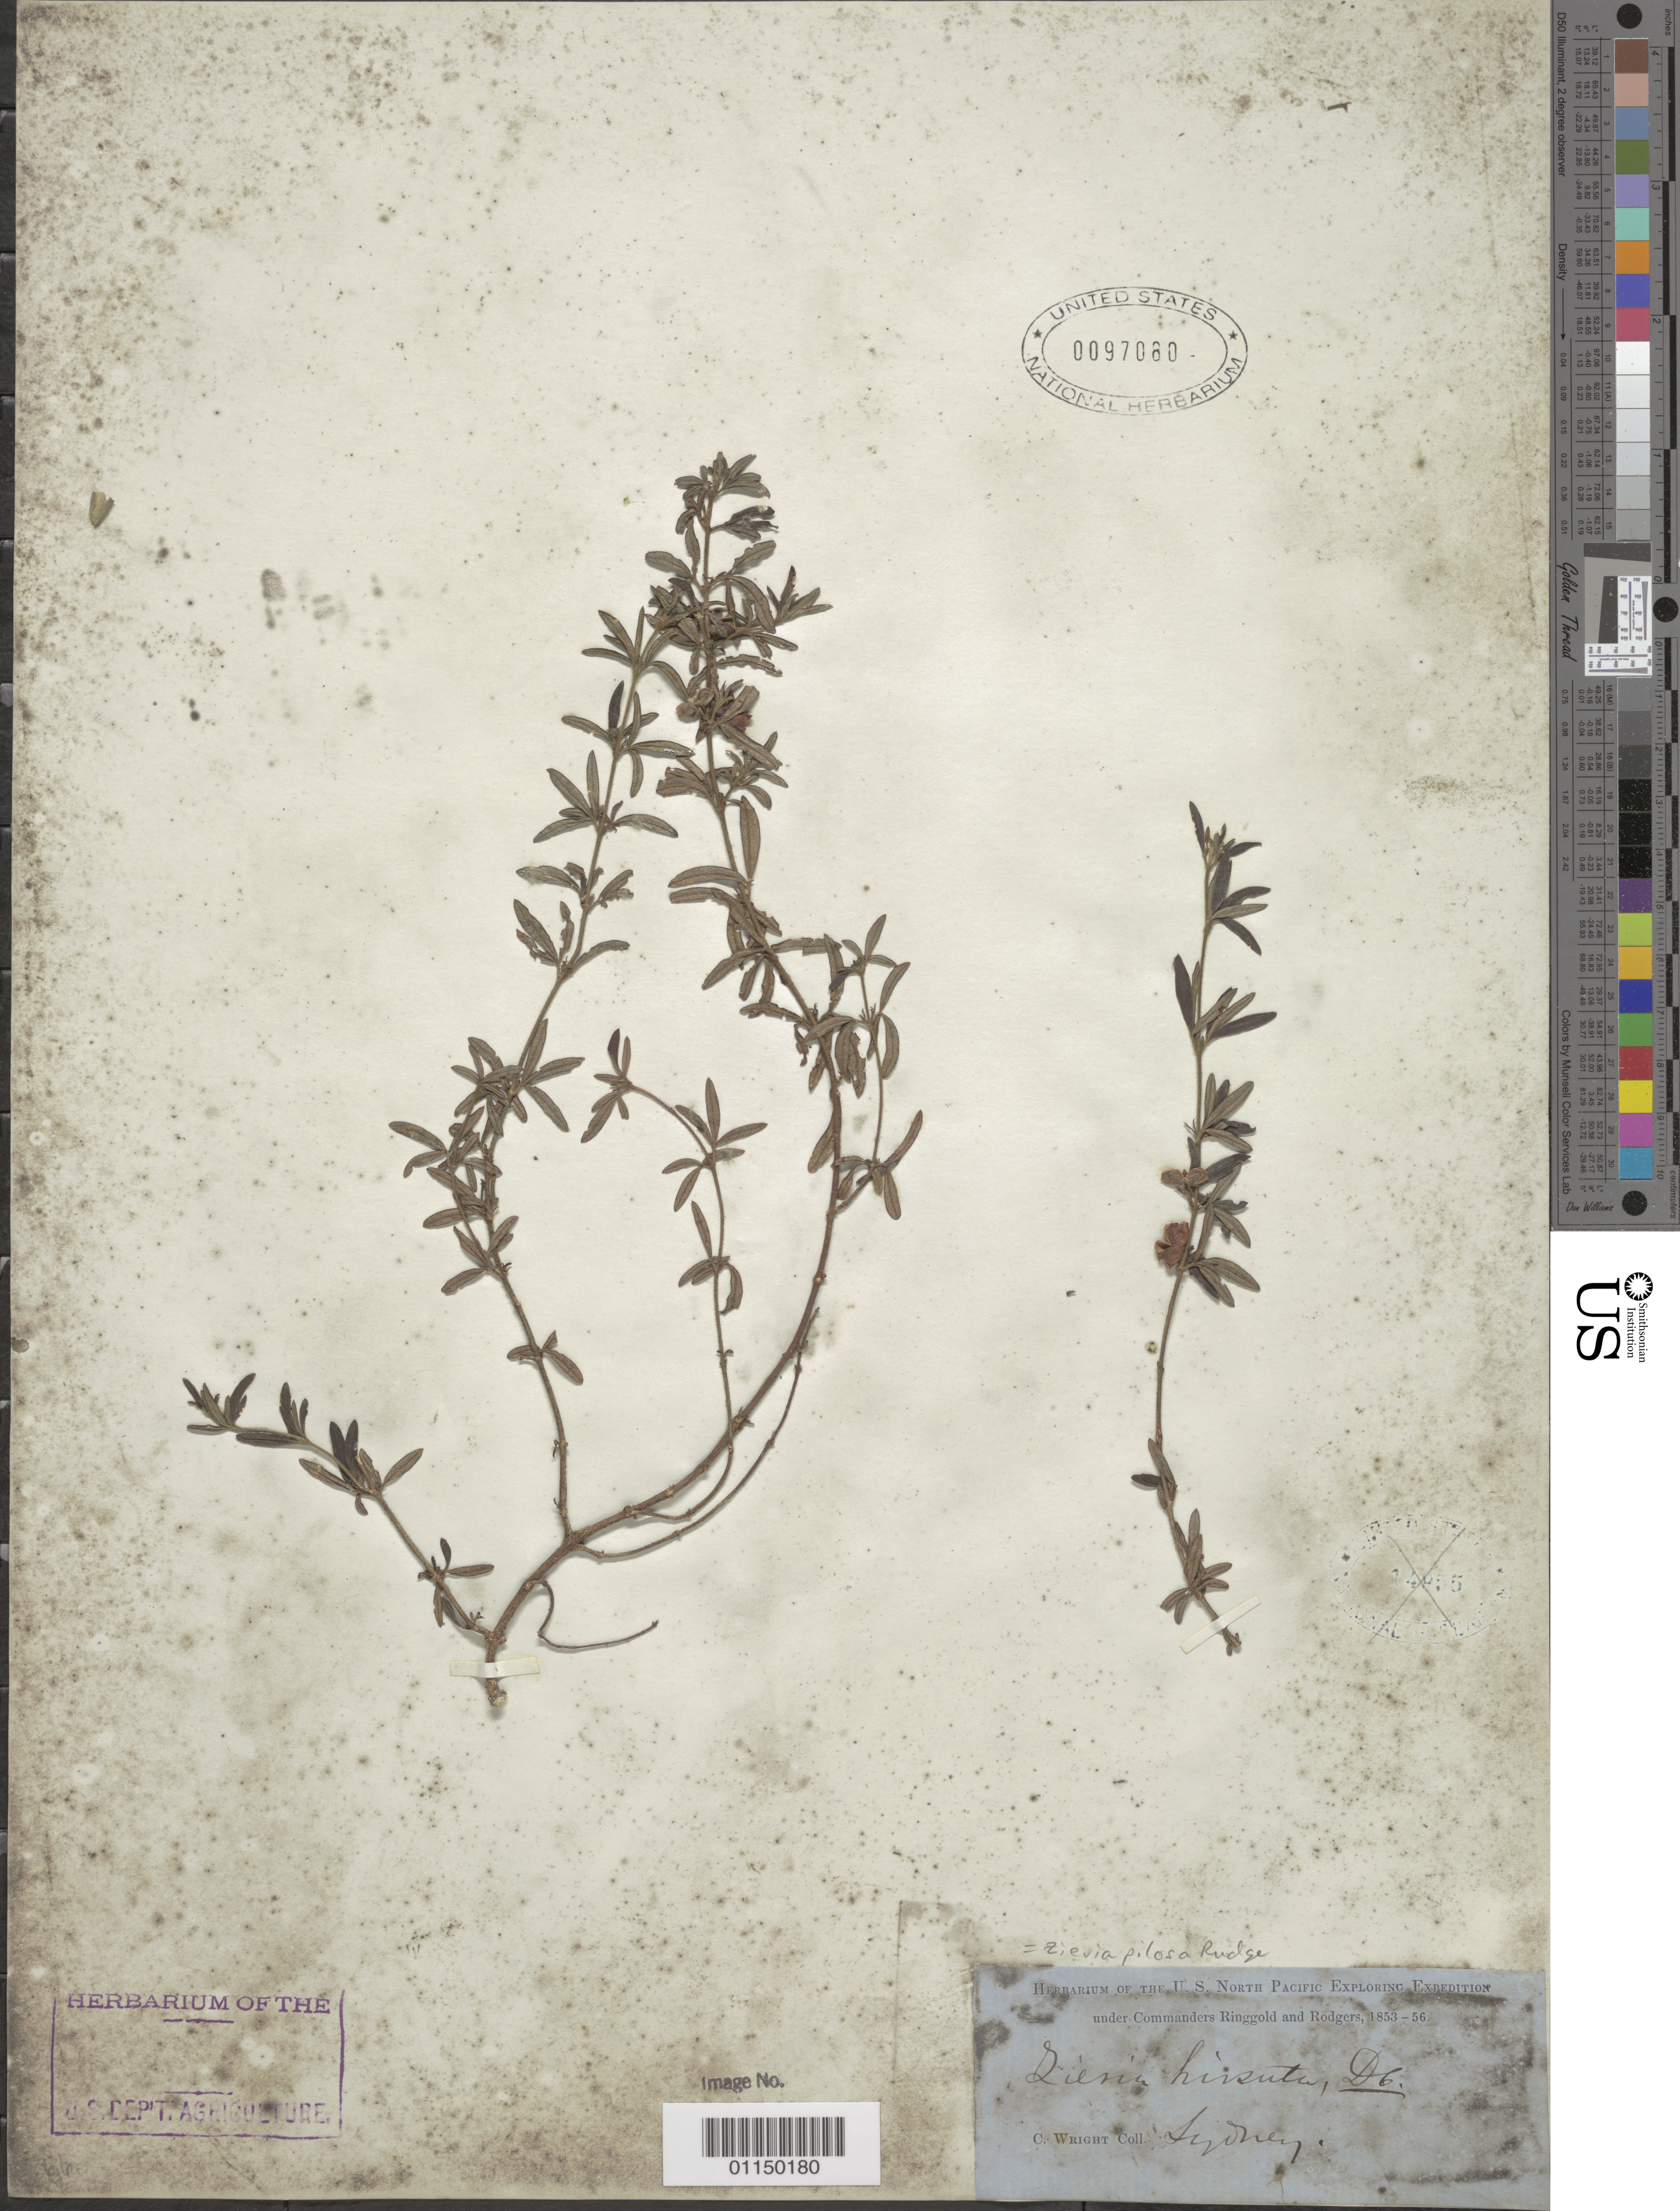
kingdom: Plantae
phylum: Tracheophyta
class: Magnoliopsida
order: Sapindales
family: Rutaceae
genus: Zieria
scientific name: Zieria pilosa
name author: Rudge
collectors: C. Wright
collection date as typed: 1853 to -- -- 1856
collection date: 1853/1856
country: Australia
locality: Sydney.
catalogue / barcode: US 97080